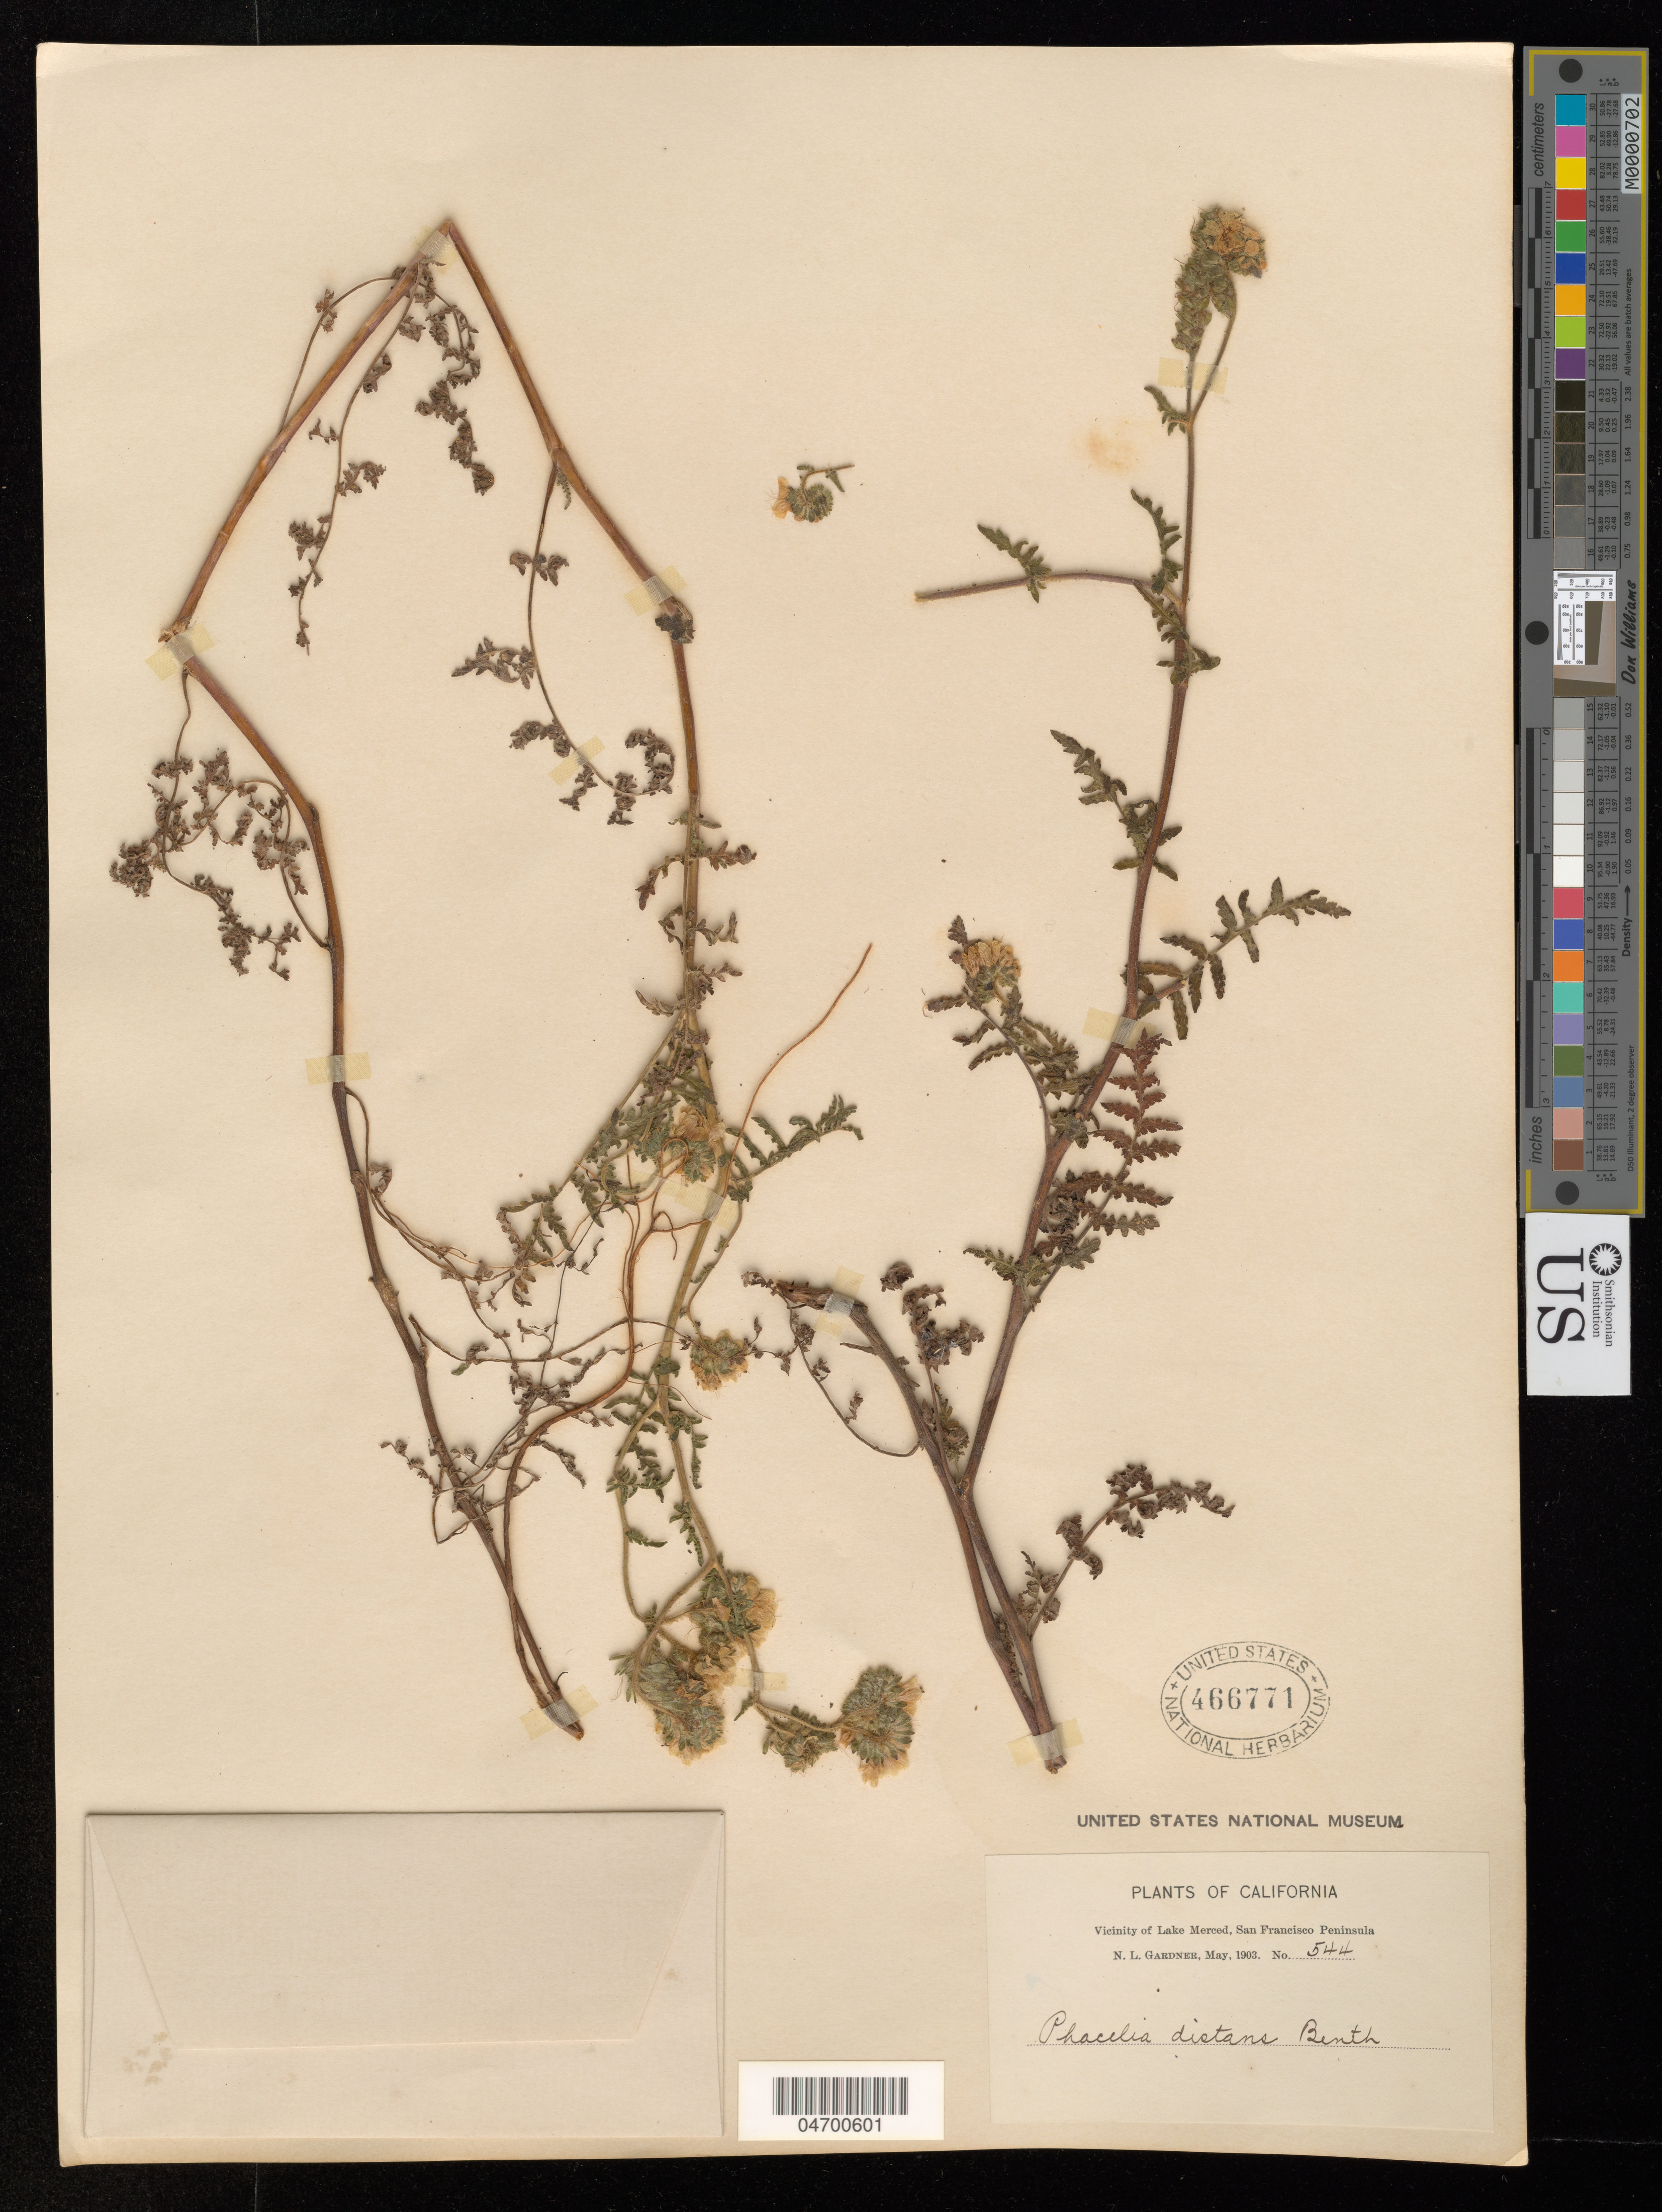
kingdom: Plantae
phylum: Tracheophyta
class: Magnoliopsida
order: Boraginales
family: Hydrophyllaceae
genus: Phacelia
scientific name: Phacelia distans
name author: Benth.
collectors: N. Gardner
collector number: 544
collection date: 1903-05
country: United States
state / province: California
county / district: San Francisco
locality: Vicinity of Lake Merced, San Francisco Peninsula.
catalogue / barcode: US 466771